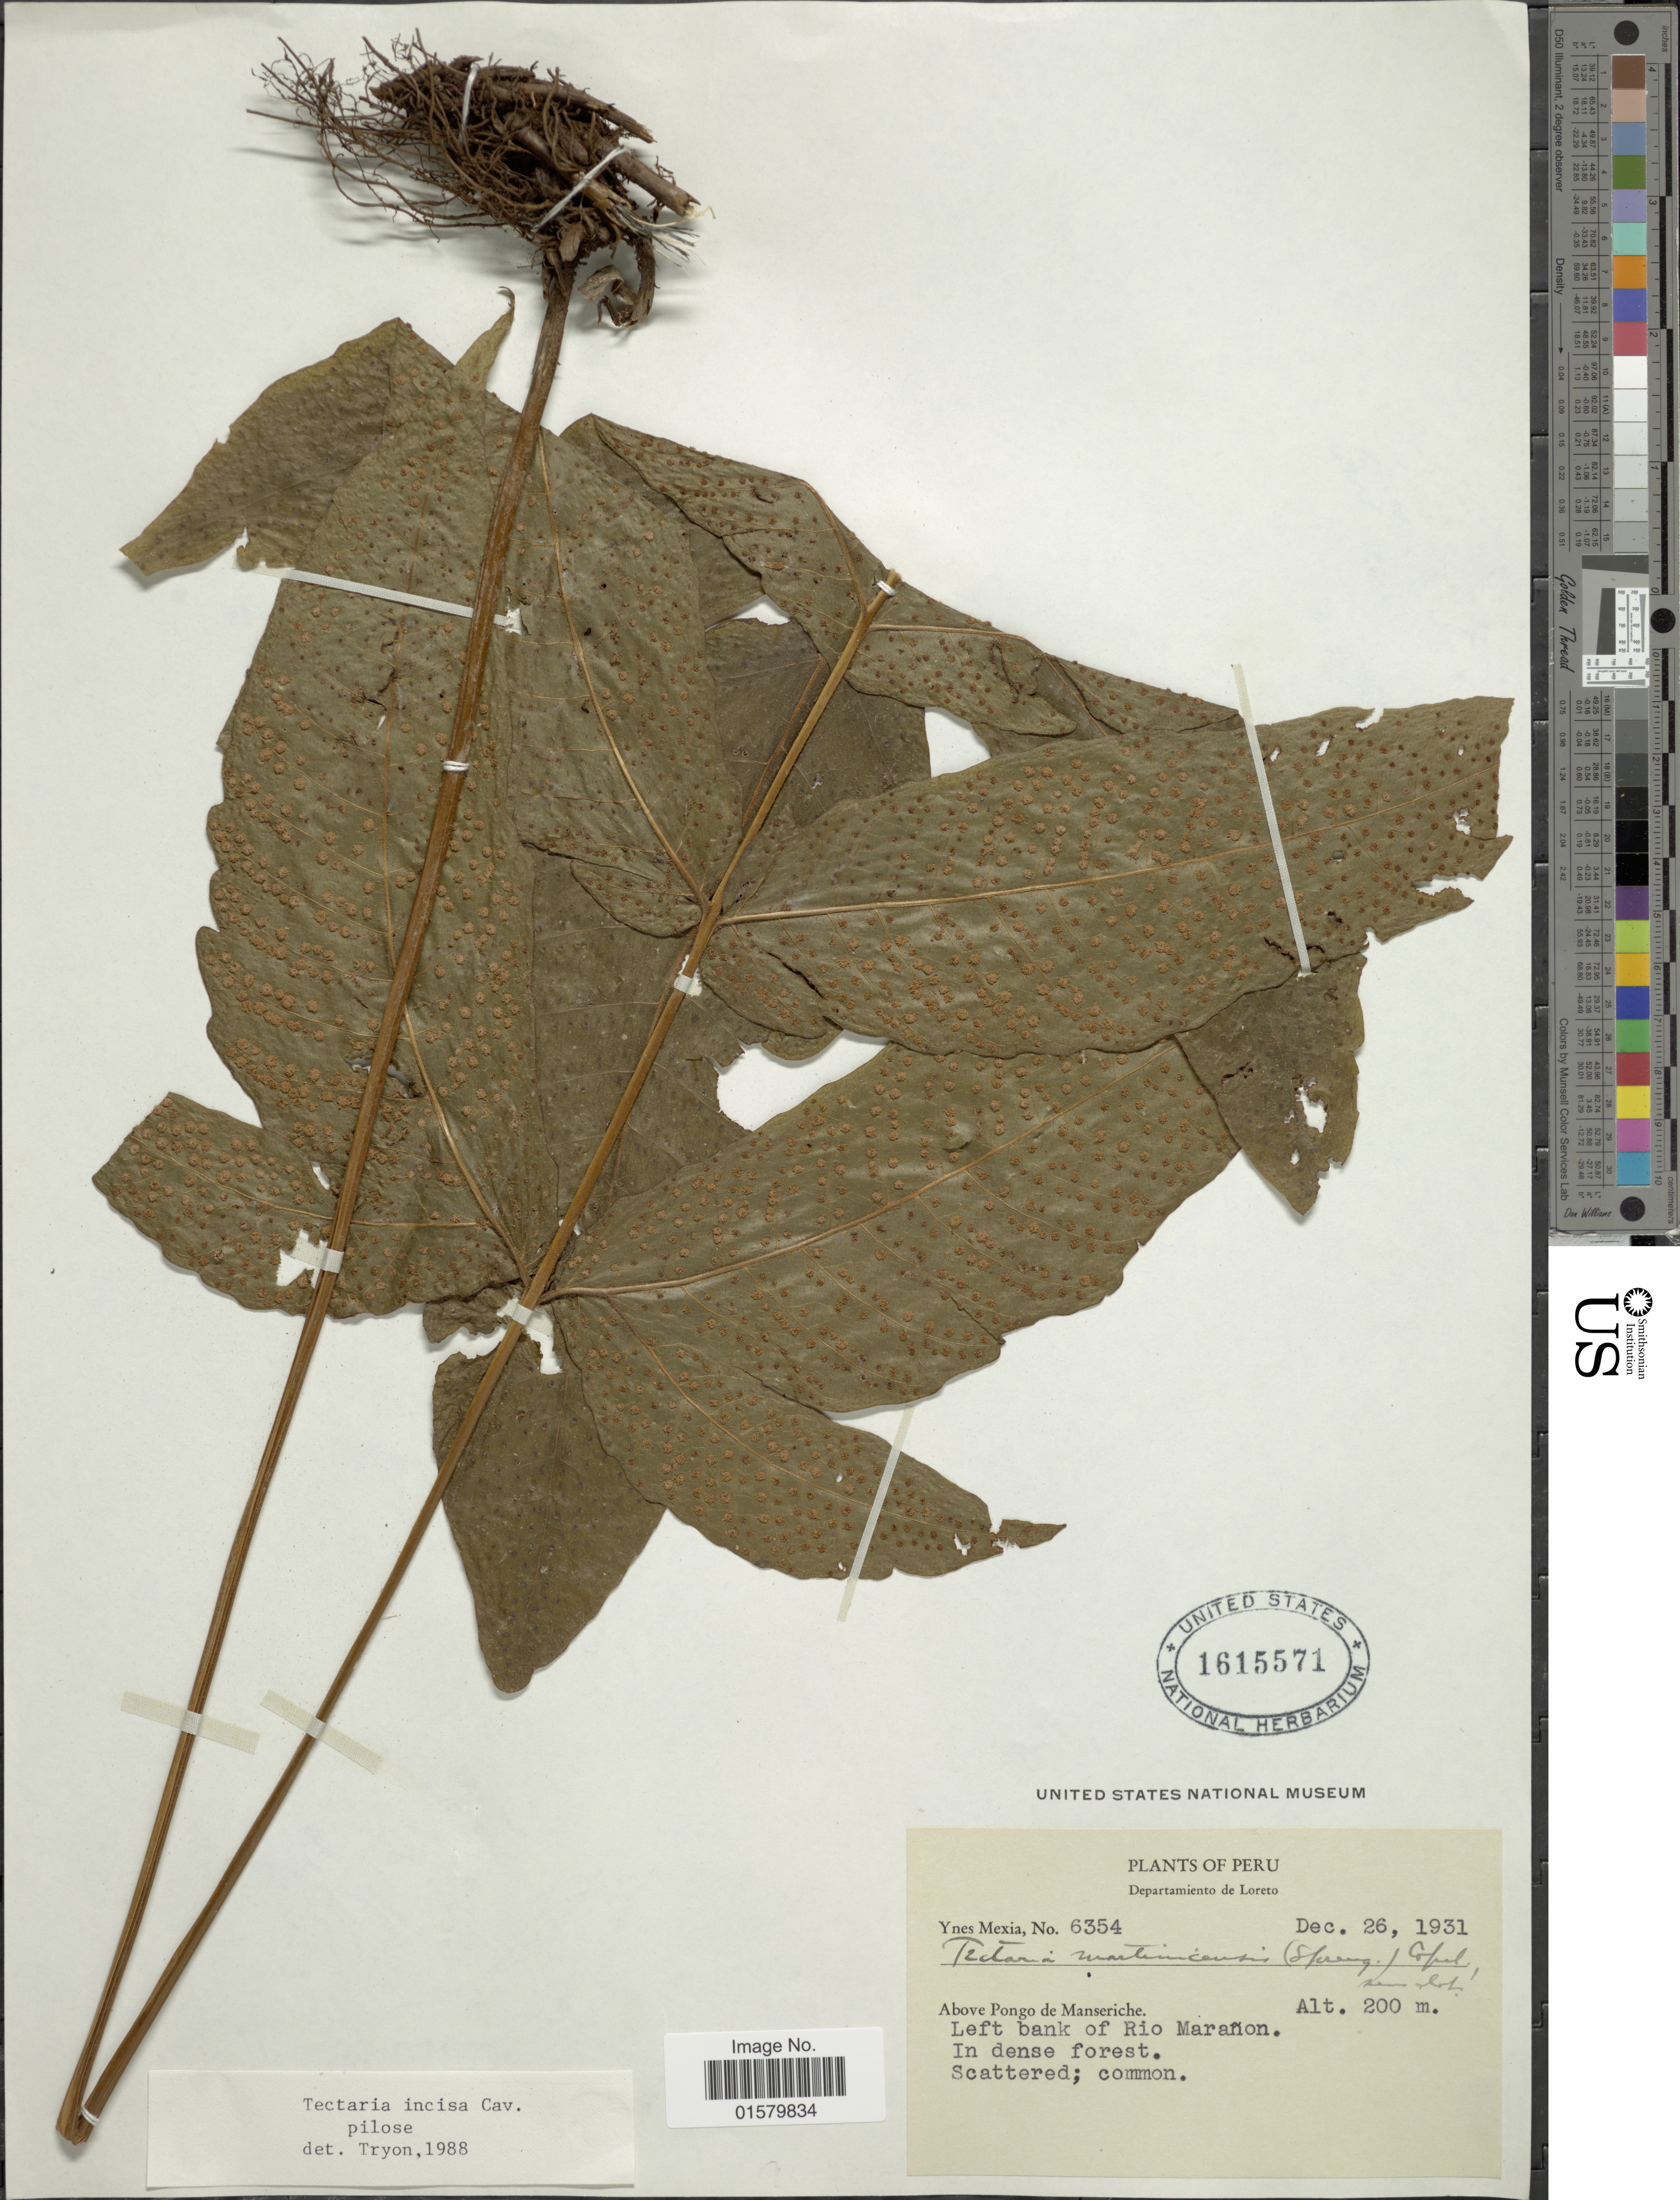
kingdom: Plantae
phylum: Tracheophyta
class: Polypodiopsida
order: Polypodiales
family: Tectariaceae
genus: Tectaria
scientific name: Tectaria pilosa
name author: (Fée) Maxon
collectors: Y. Mexia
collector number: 6354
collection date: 1931-12-26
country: Peru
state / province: Loreto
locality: Departamiento de Loreto, above Pongo de Manseriche, left bank of Rio Maranon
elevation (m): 200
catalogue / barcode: US 1615571